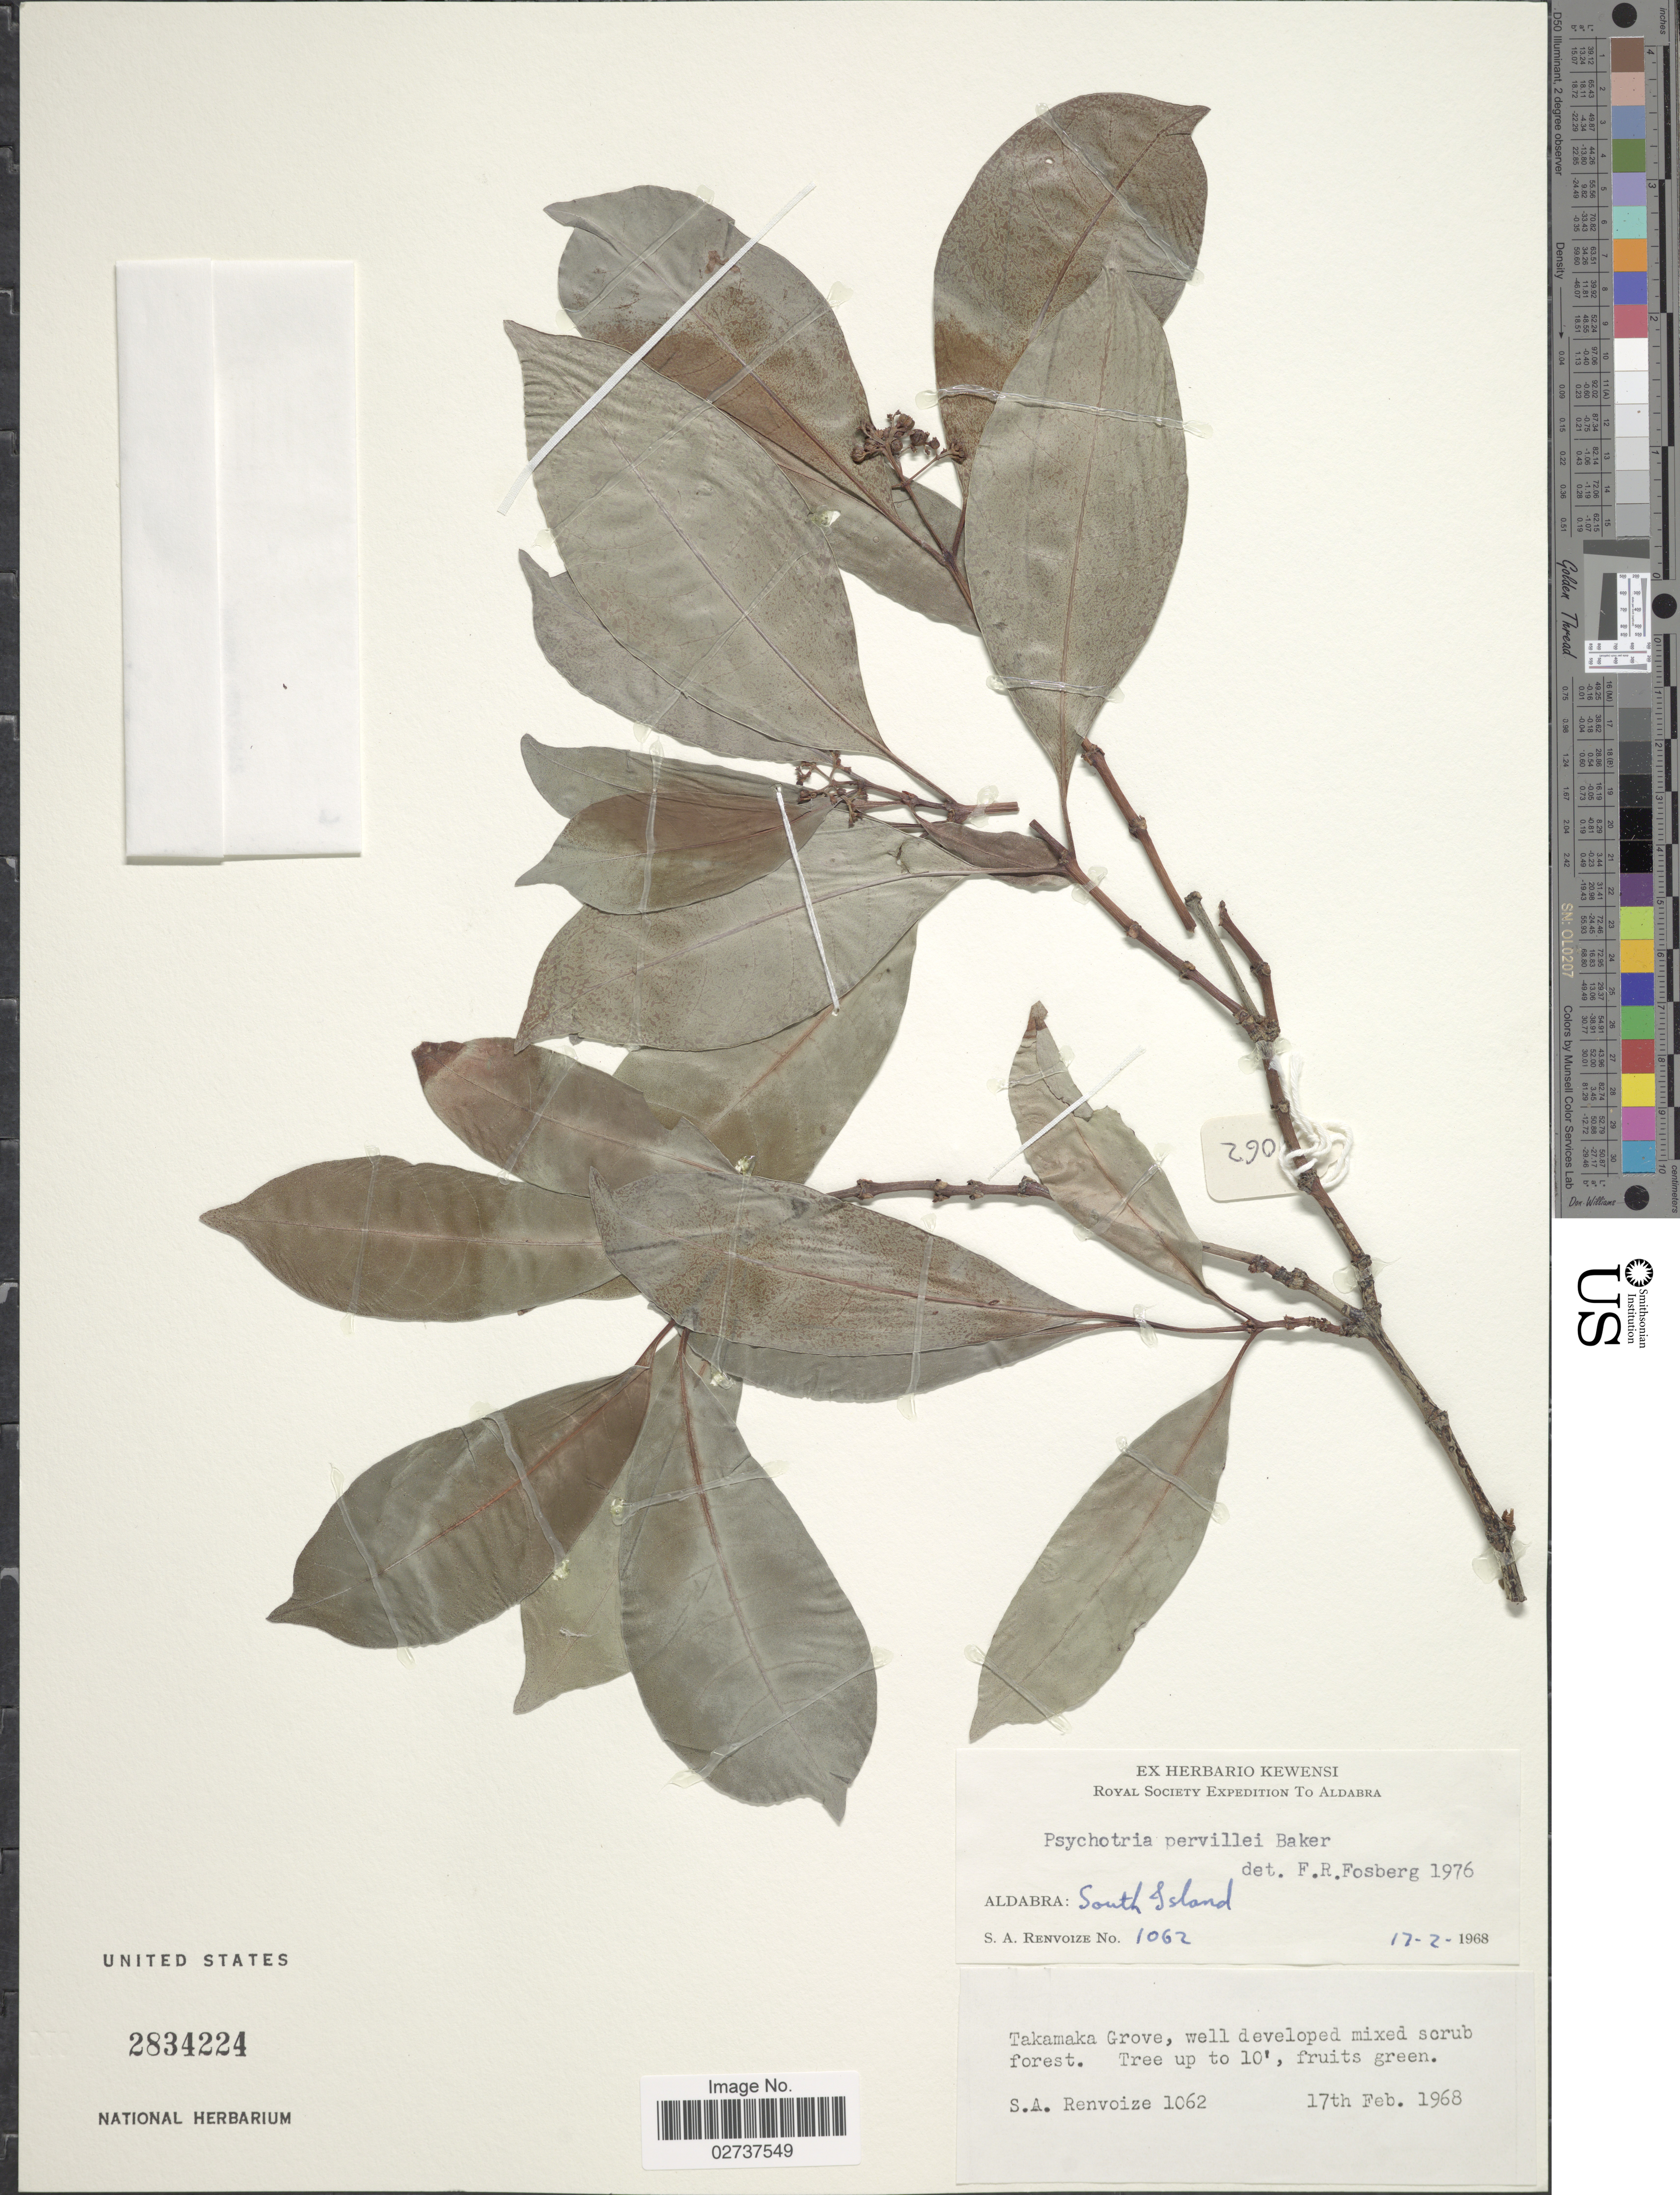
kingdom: Plantae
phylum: Tracheophyta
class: Magnoliopsida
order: Gentianales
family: Rubiaceae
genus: Psychotria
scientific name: Psychotria pervillei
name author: Baker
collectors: S. A. Renvoize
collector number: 1062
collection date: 1968-02-17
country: Seychelles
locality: Aldabra: South Island, Takamaka Grove, well developed mixed scrub forest.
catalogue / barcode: US 2834224